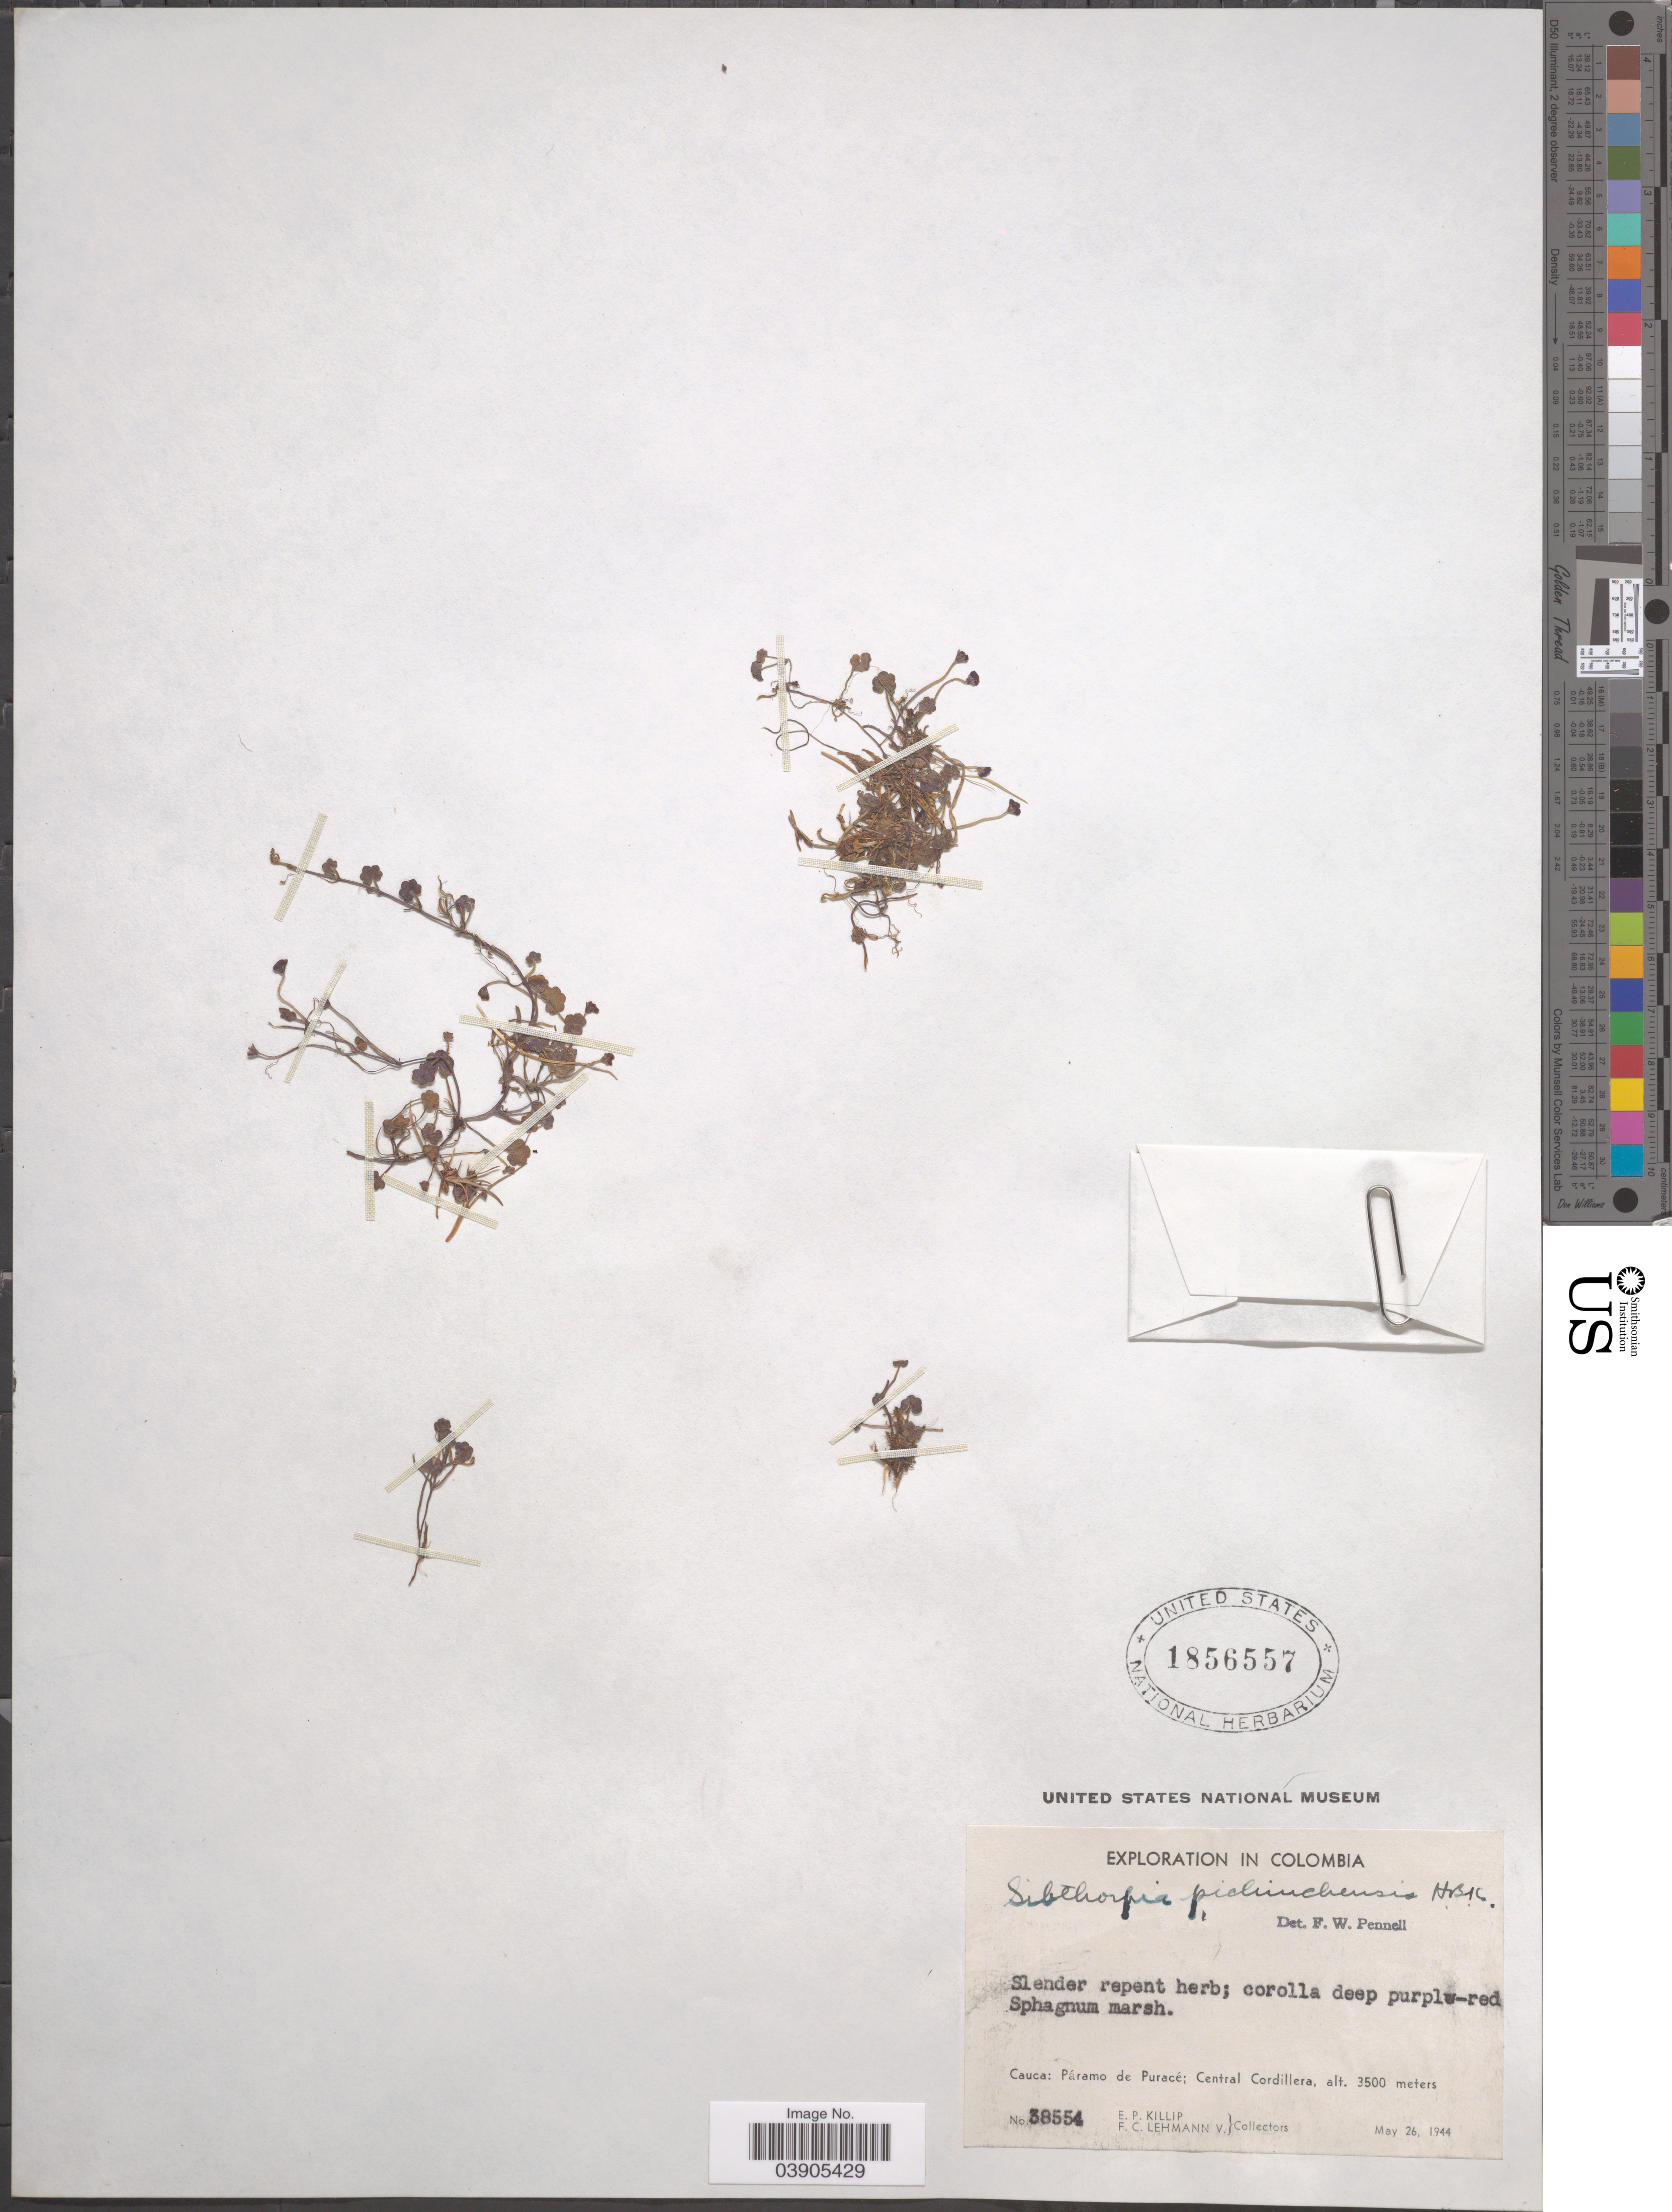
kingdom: Plantae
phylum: Tracheophyta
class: Magnoliopsida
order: Lamiales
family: Plantaginaceae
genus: Sibthorpia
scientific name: Sibthorpia repens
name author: (L.) Kuntze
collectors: E. P. Killip & F. Lehmann v.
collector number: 38554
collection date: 1944-05-26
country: Colombia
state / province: Cauca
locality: Páramo de Puracé; Central Cordillera.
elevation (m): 3500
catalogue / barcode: US 1856557